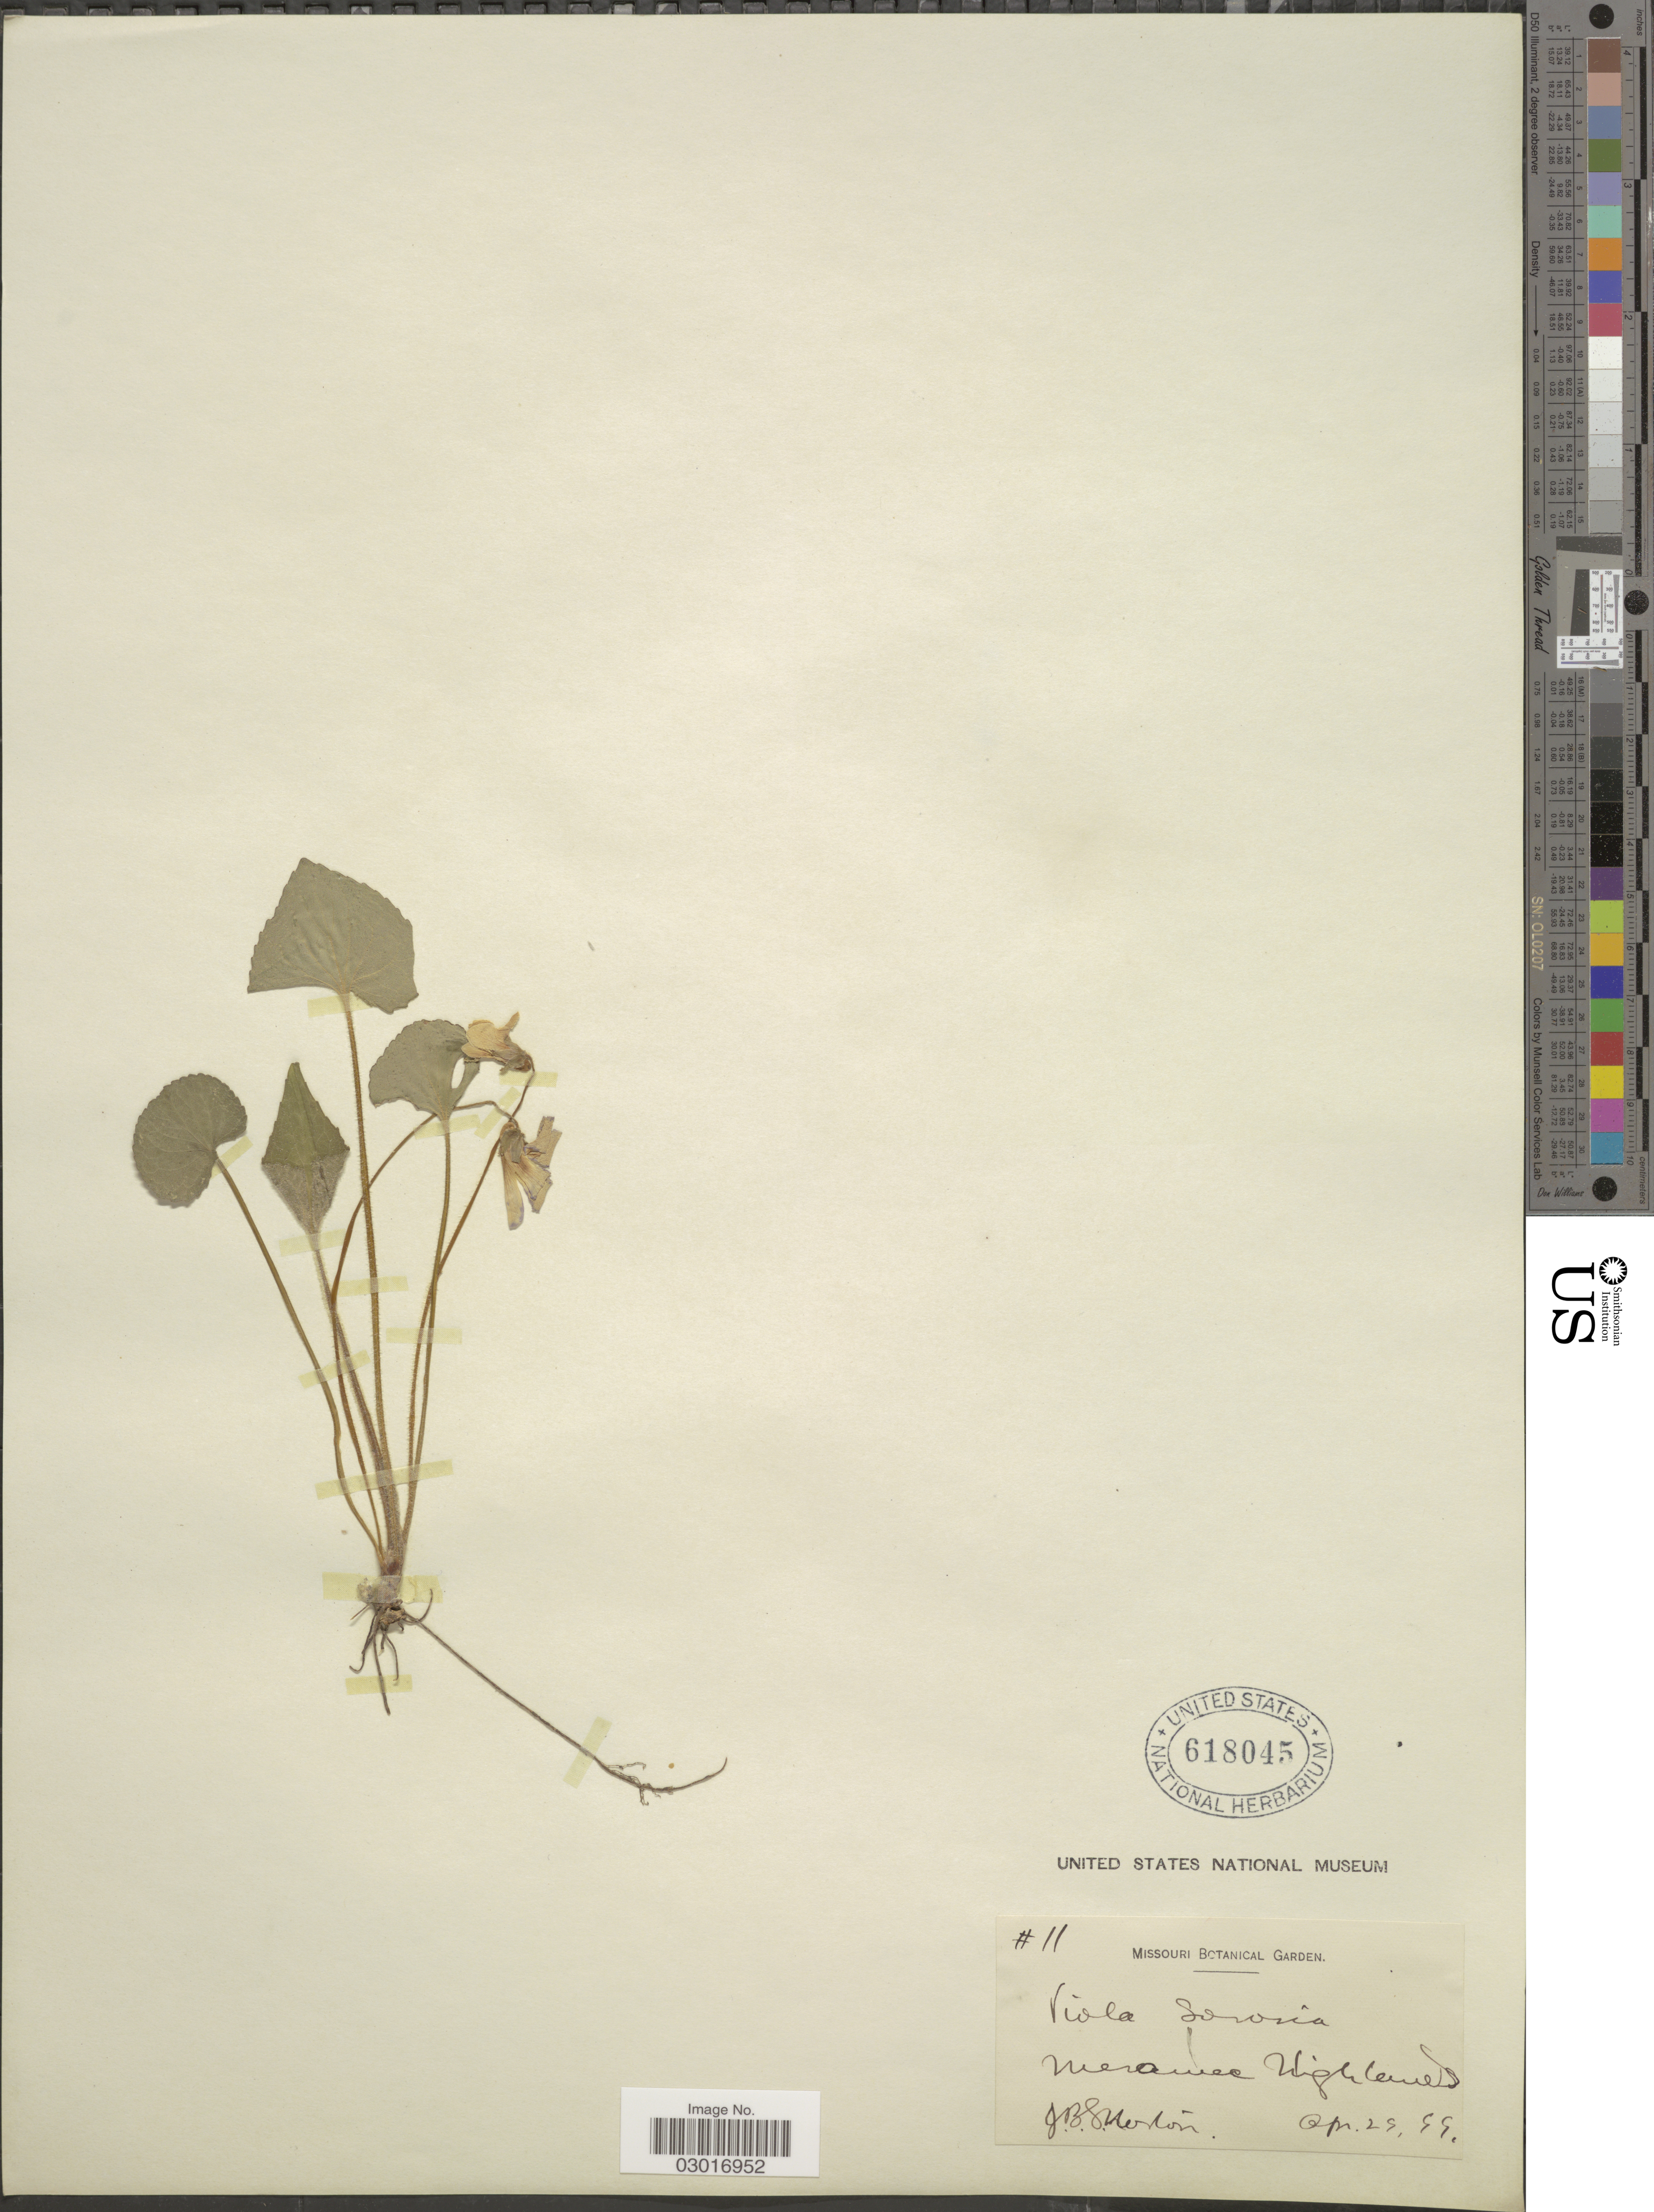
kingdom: Plantae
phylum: Tracheophyta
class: Magnoliopsida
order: Malpighiales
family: Violaceae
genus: Viola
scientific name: Viola sororia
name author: Willd.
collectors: J. B. S. Norton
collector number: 11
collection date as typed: Transcribed d/m/y: 29/4/99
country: United States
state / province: Missouri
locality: Meramec Highlands.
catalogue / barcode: US 618045